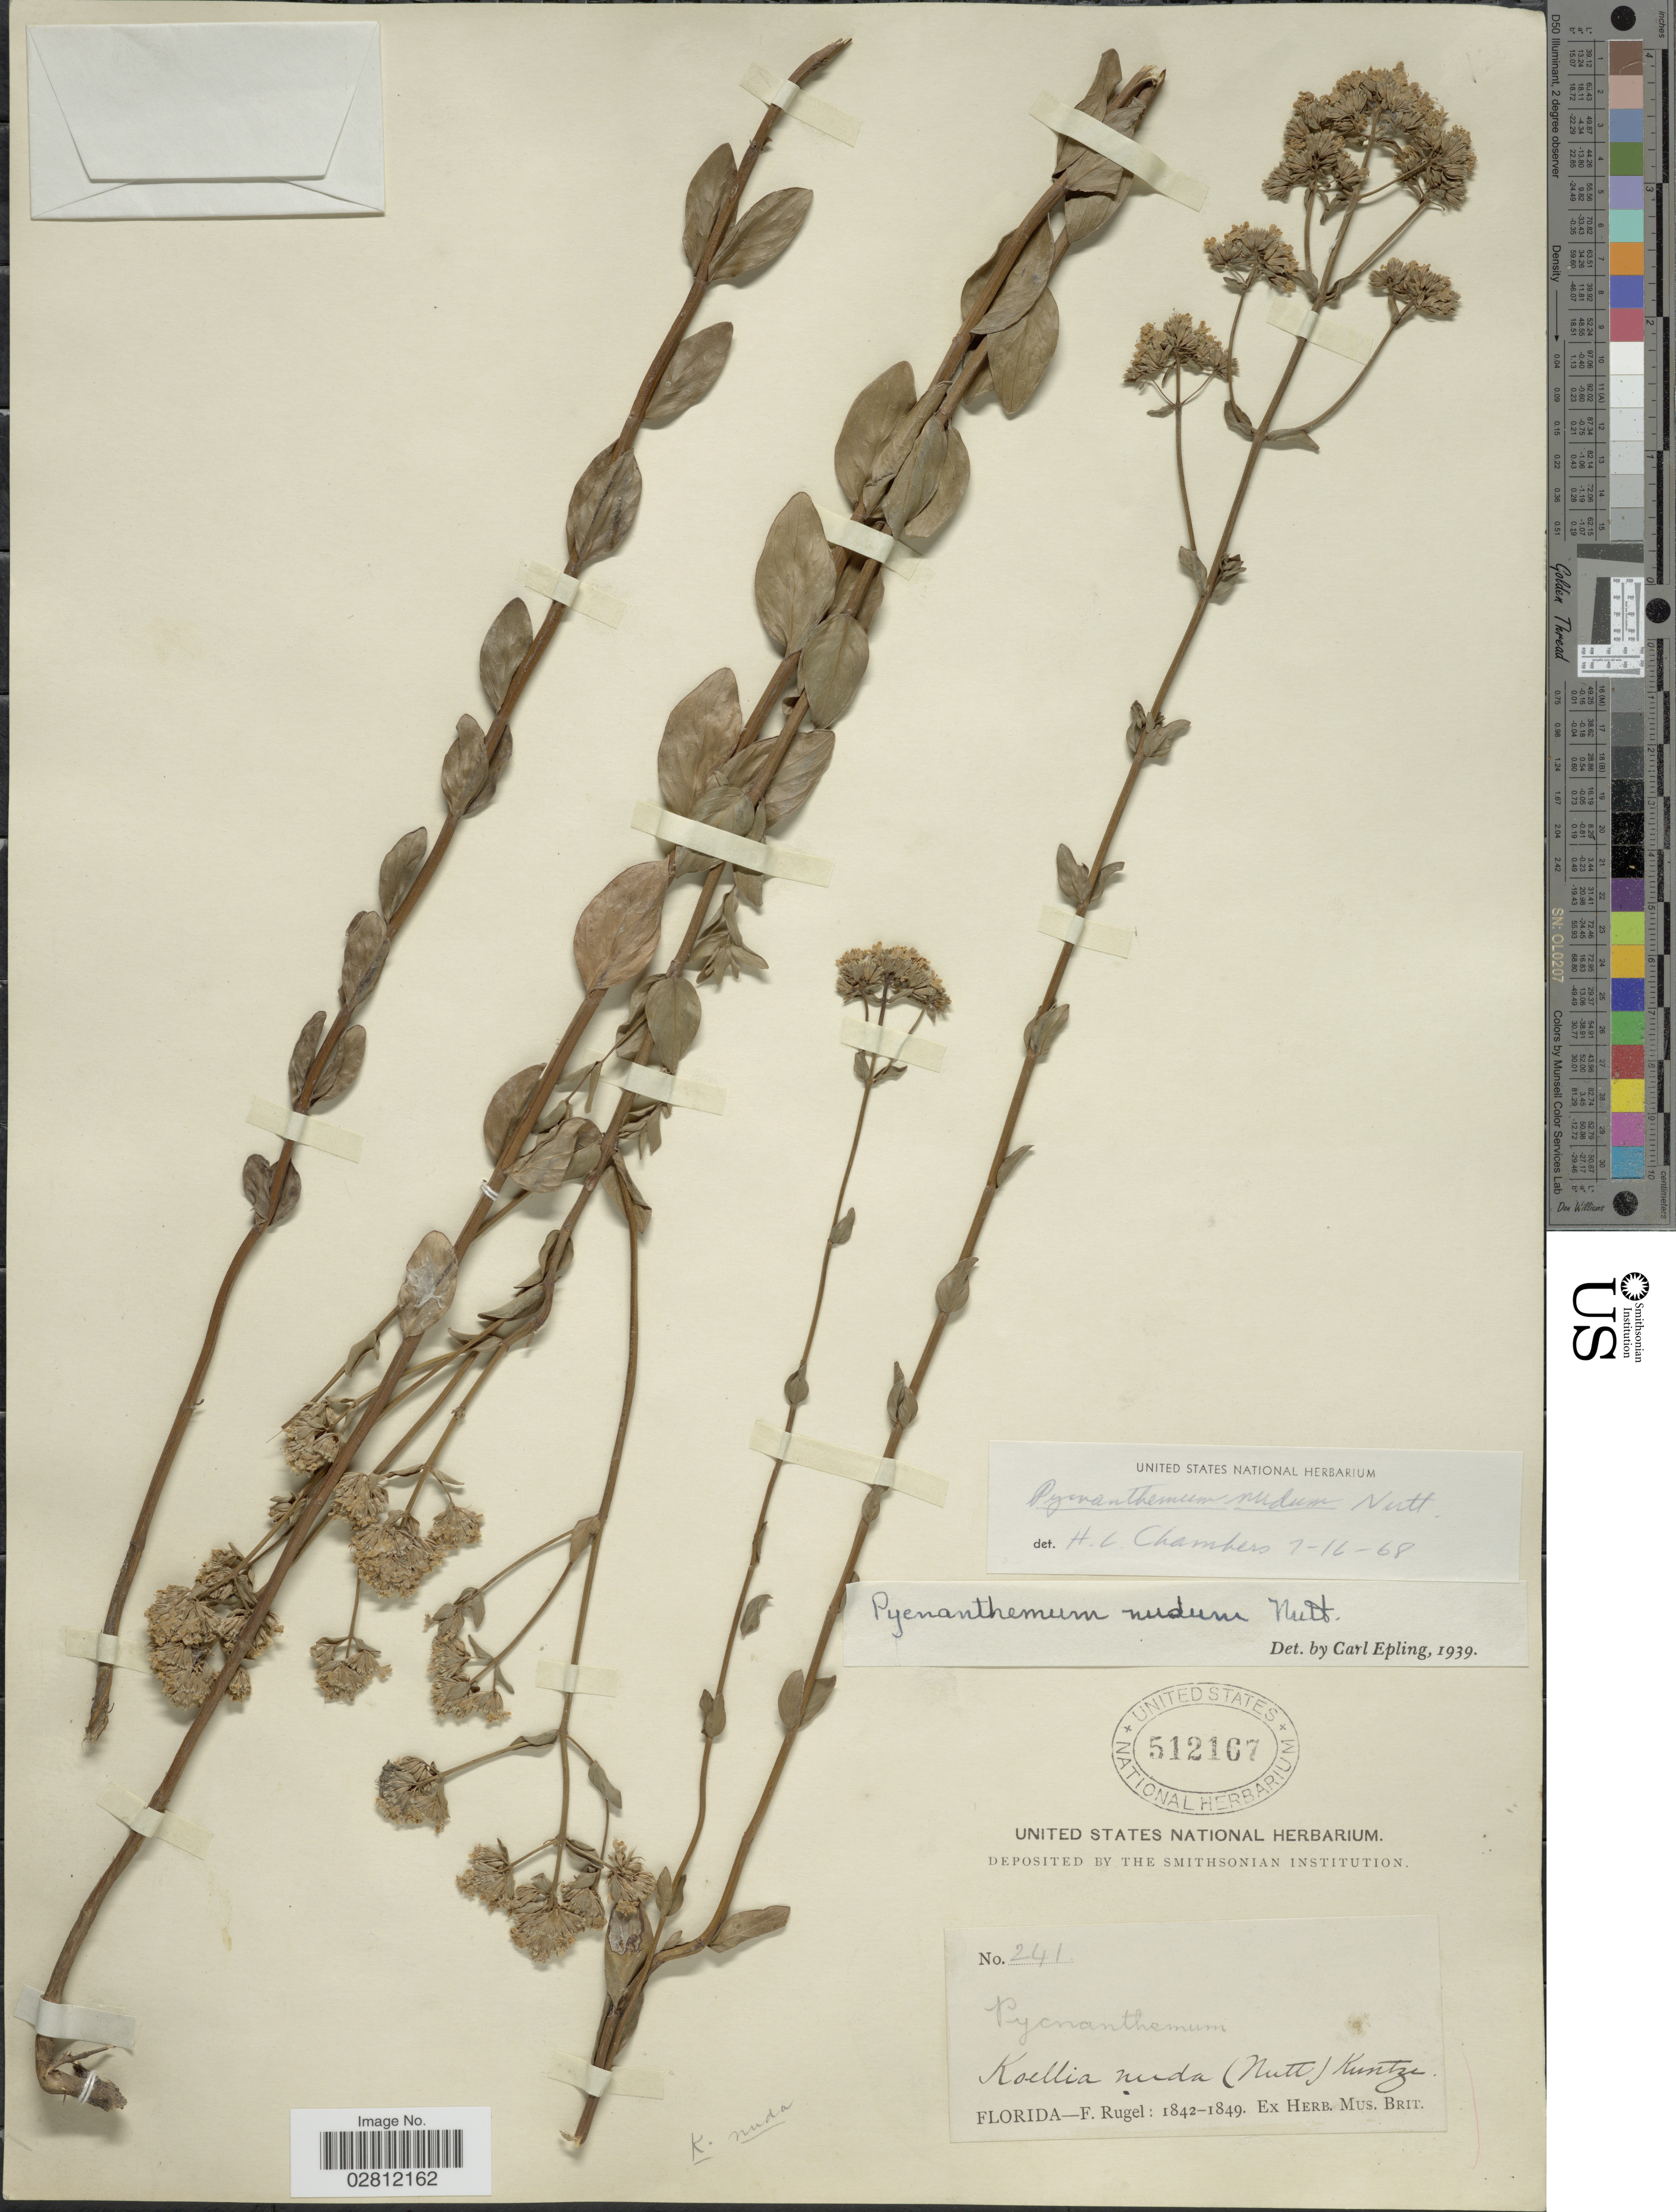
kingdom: Plantae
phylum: Tracheophyta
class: Magnoliopsida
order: Lamiales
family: Lamiaceae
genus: Pycnanthemum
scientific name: Pycnanthemum nudum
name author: Nutt.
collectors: F. Rugel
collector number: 241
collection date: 1842/1849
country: United States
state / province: Florida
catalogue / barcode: US 512167